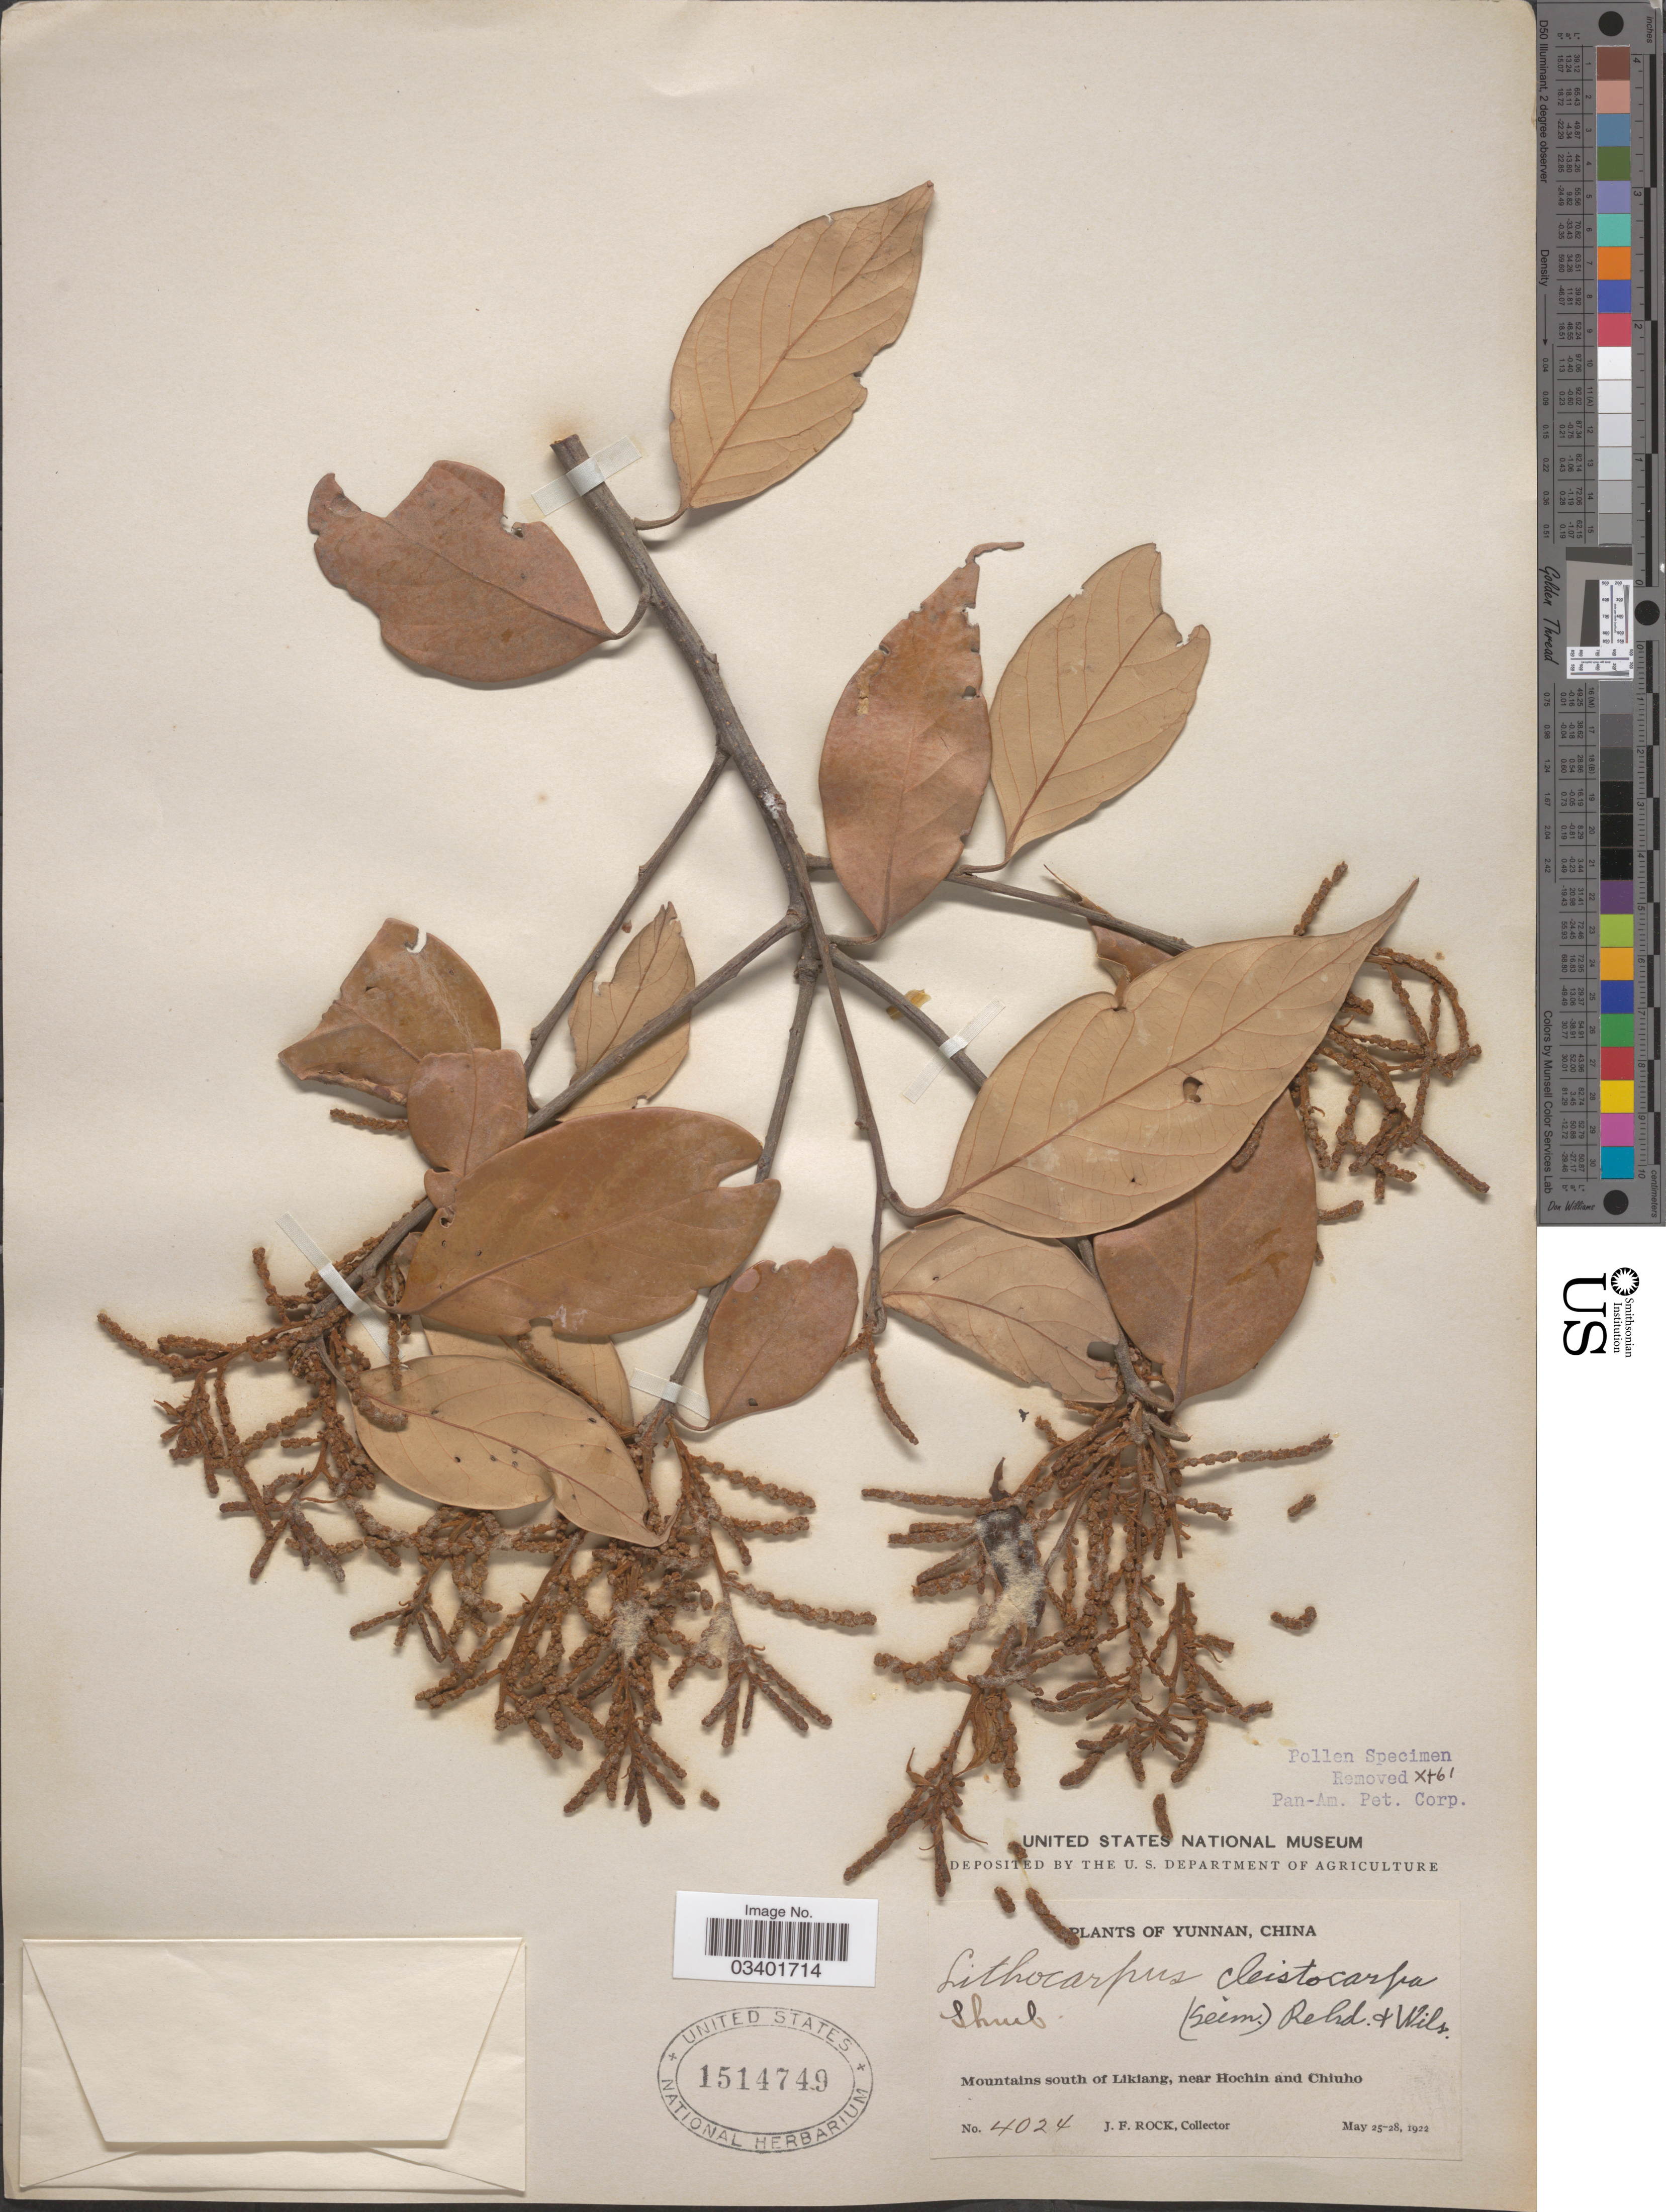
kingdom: Plantae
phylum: Tracheophyta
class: Magnoliopsida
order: Fagales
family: Fagaceae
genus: Lithocarpus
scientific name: Lithocarpus cleistocarpus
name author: (Seemen) Rehder & E.H. Wilson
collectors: J. Rock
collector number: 4024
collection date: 1922-05-25/1922-05-28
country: China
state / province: Yunnan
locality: Mountains south of Likiang, near Hochin and Chiuho.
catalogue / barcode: US 1514749